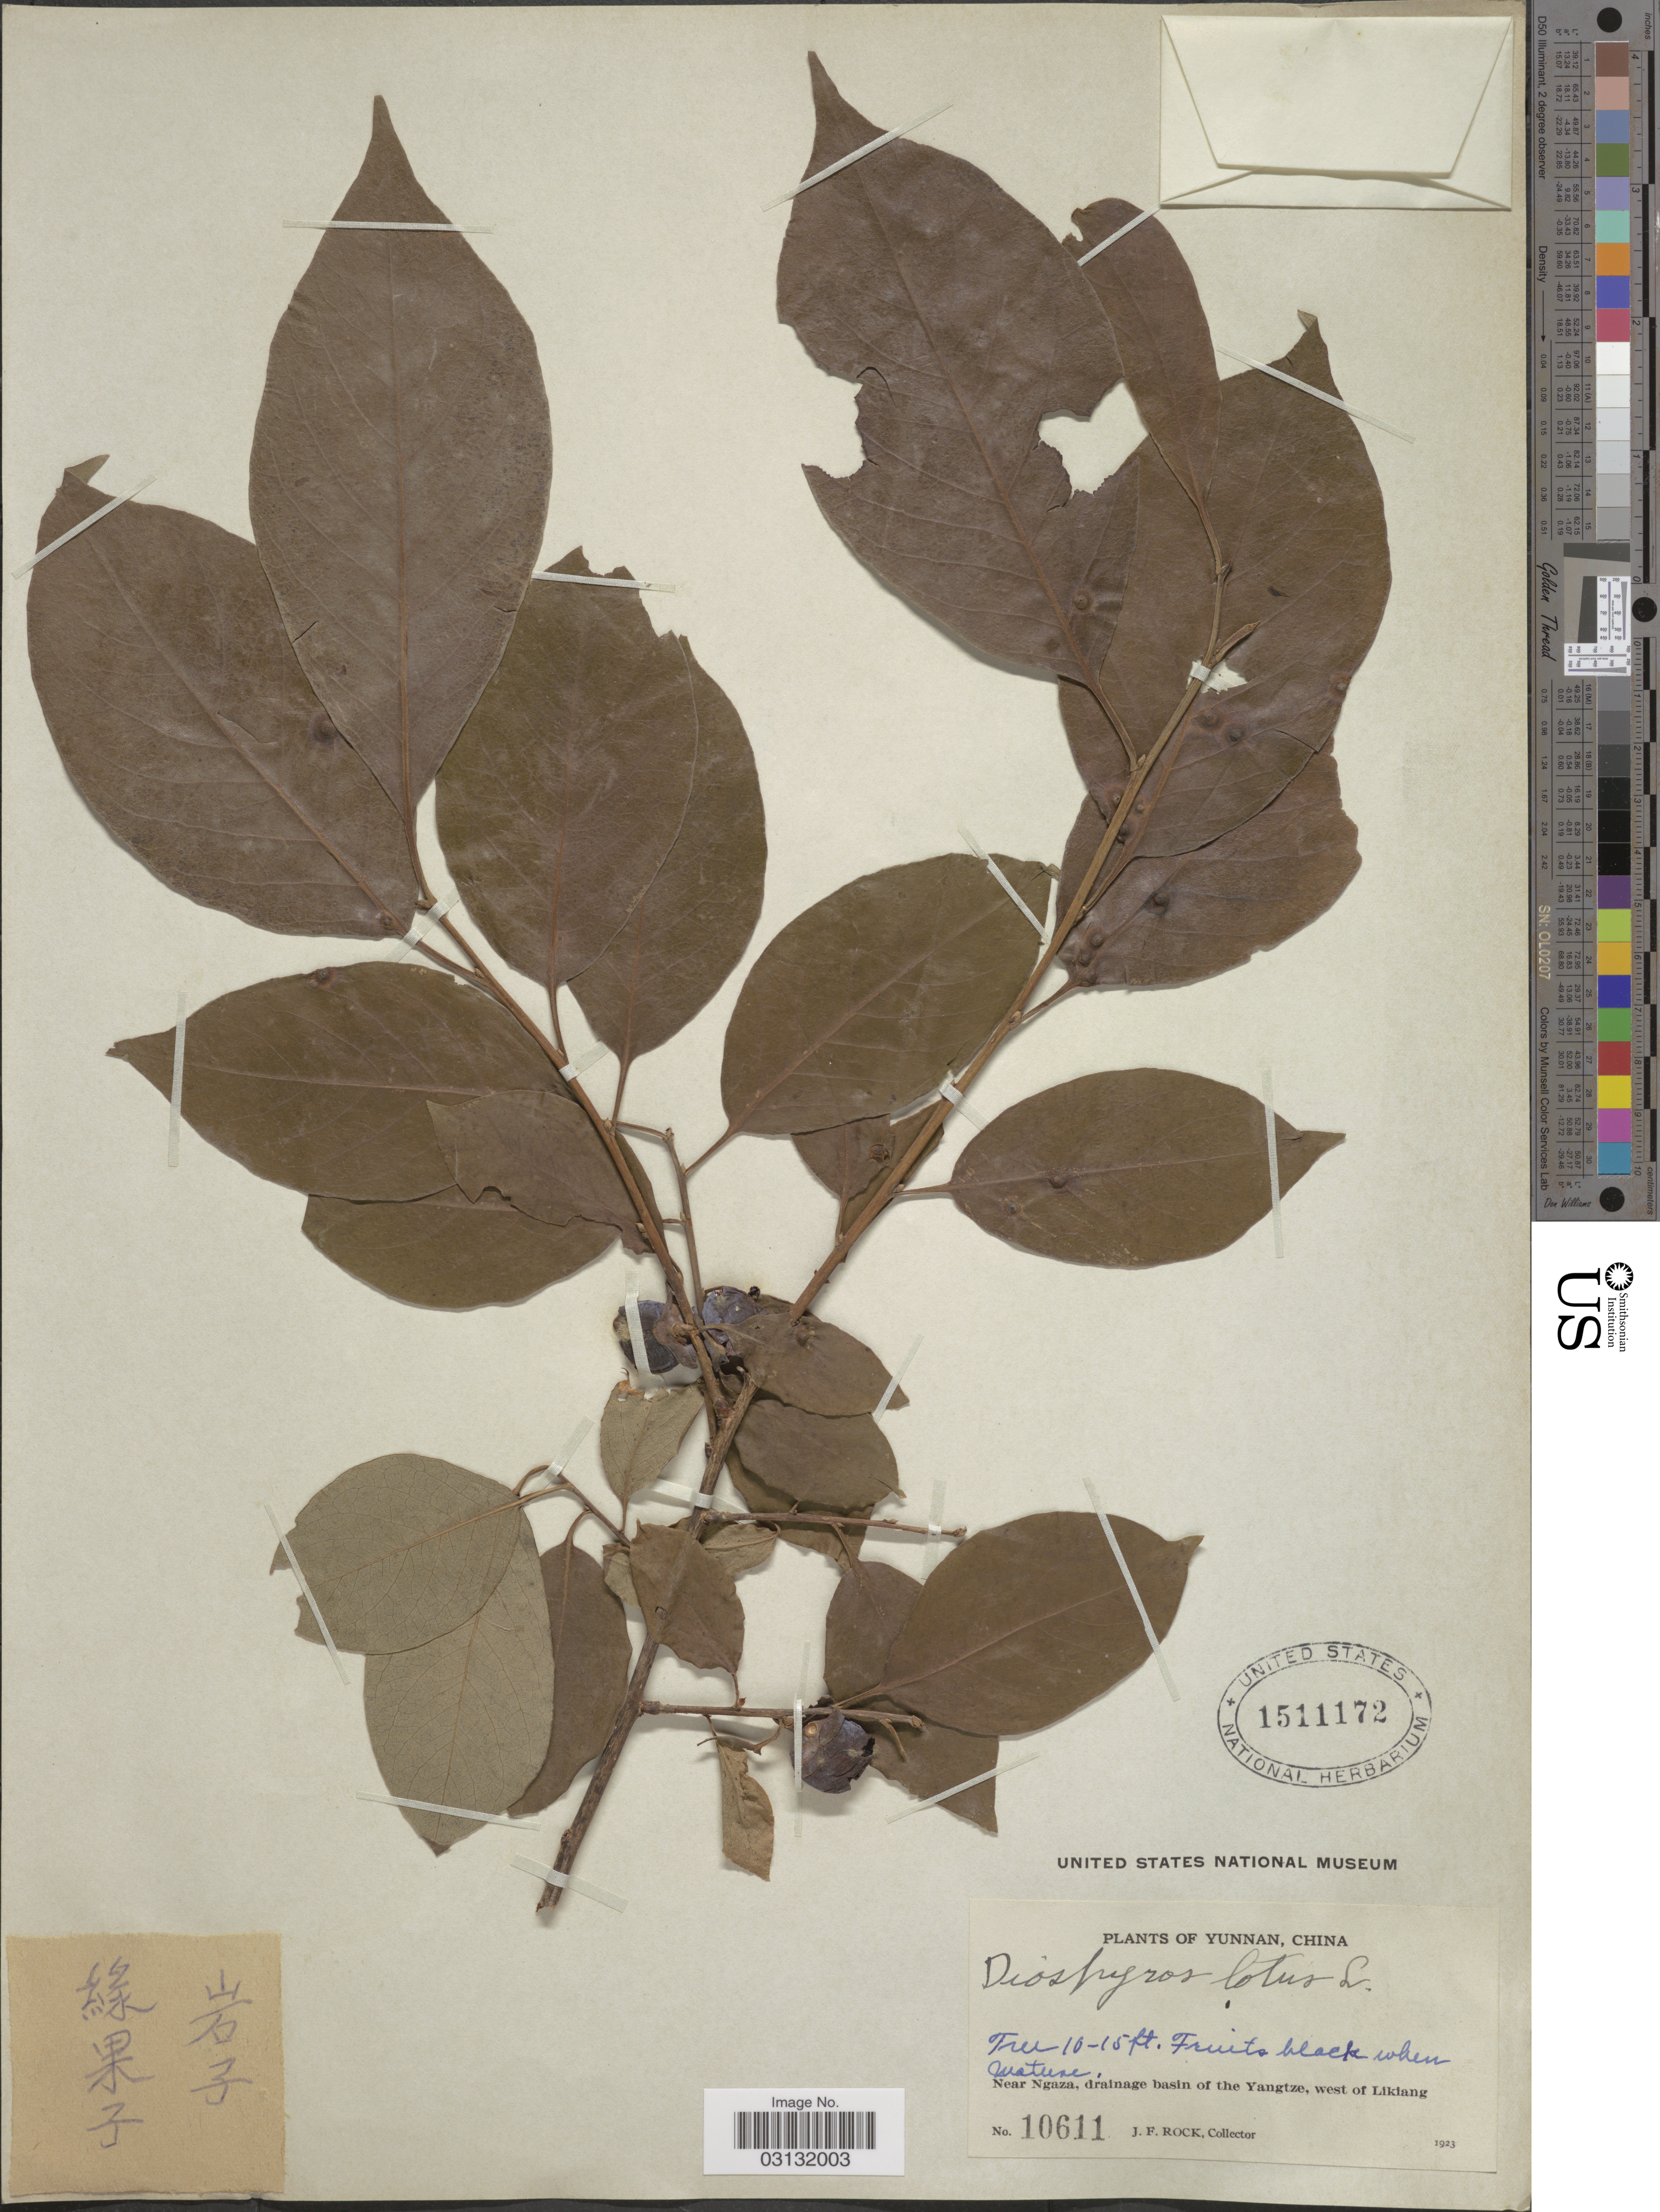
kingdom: Plantae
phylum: Tracheophyta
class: Magnoliopsida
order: Ericales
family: Ebenaceae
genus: Diospyros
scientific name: Diospyros lotus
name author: L.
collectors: J. Rock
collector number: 10611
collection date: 1923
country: China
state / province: Yunnan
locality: Near Ngaza, drainage basin of the Yangtze, west of Likiang.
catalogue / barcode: US 1511172